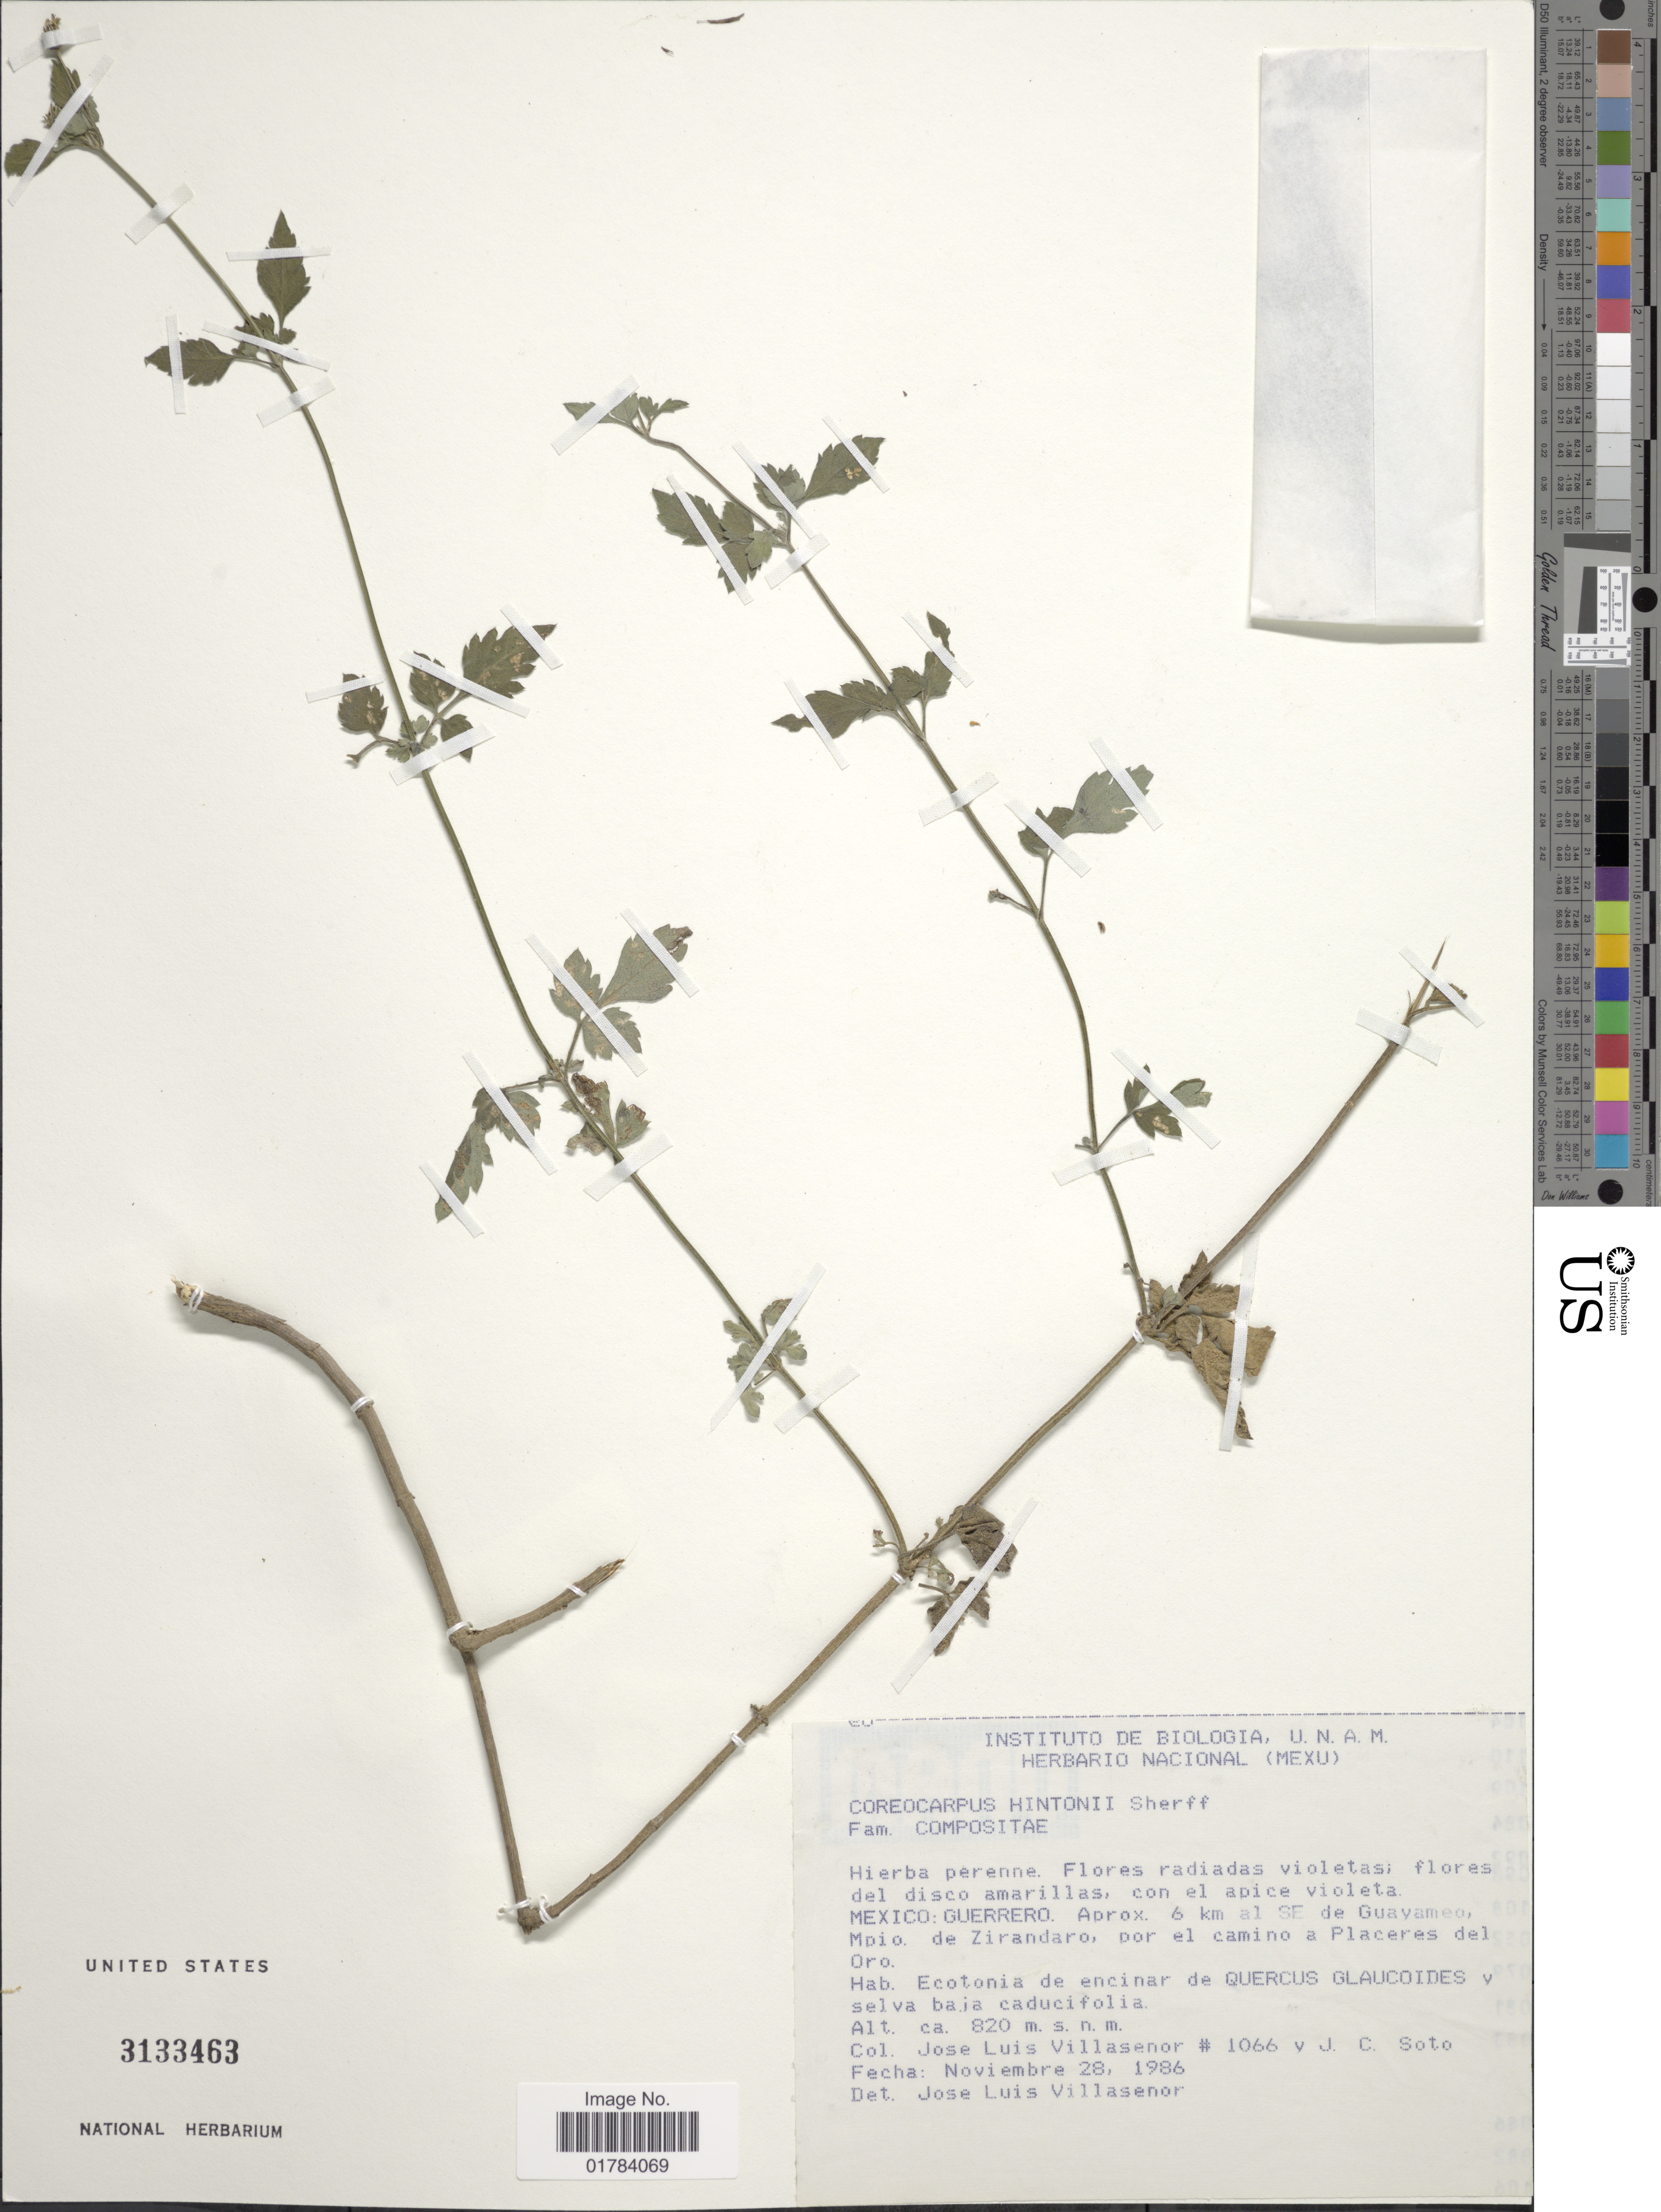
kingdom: Plantae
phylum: Tracheophyta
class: Magnoliopsida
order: Asterales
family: Asteraceae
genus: Coreocarpus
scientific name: Coreocarpus hintonii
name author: Sherff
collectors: J. L. Villasenor & J. Soto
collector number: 1066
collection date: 1986-11-28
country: Mexico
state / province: Guerrero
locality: Aprox. 6 km al SE de Guayameo, Mpio. de Zirandoro, por el camino a Placeres del Oro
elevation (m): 820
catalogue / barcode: US 3133463